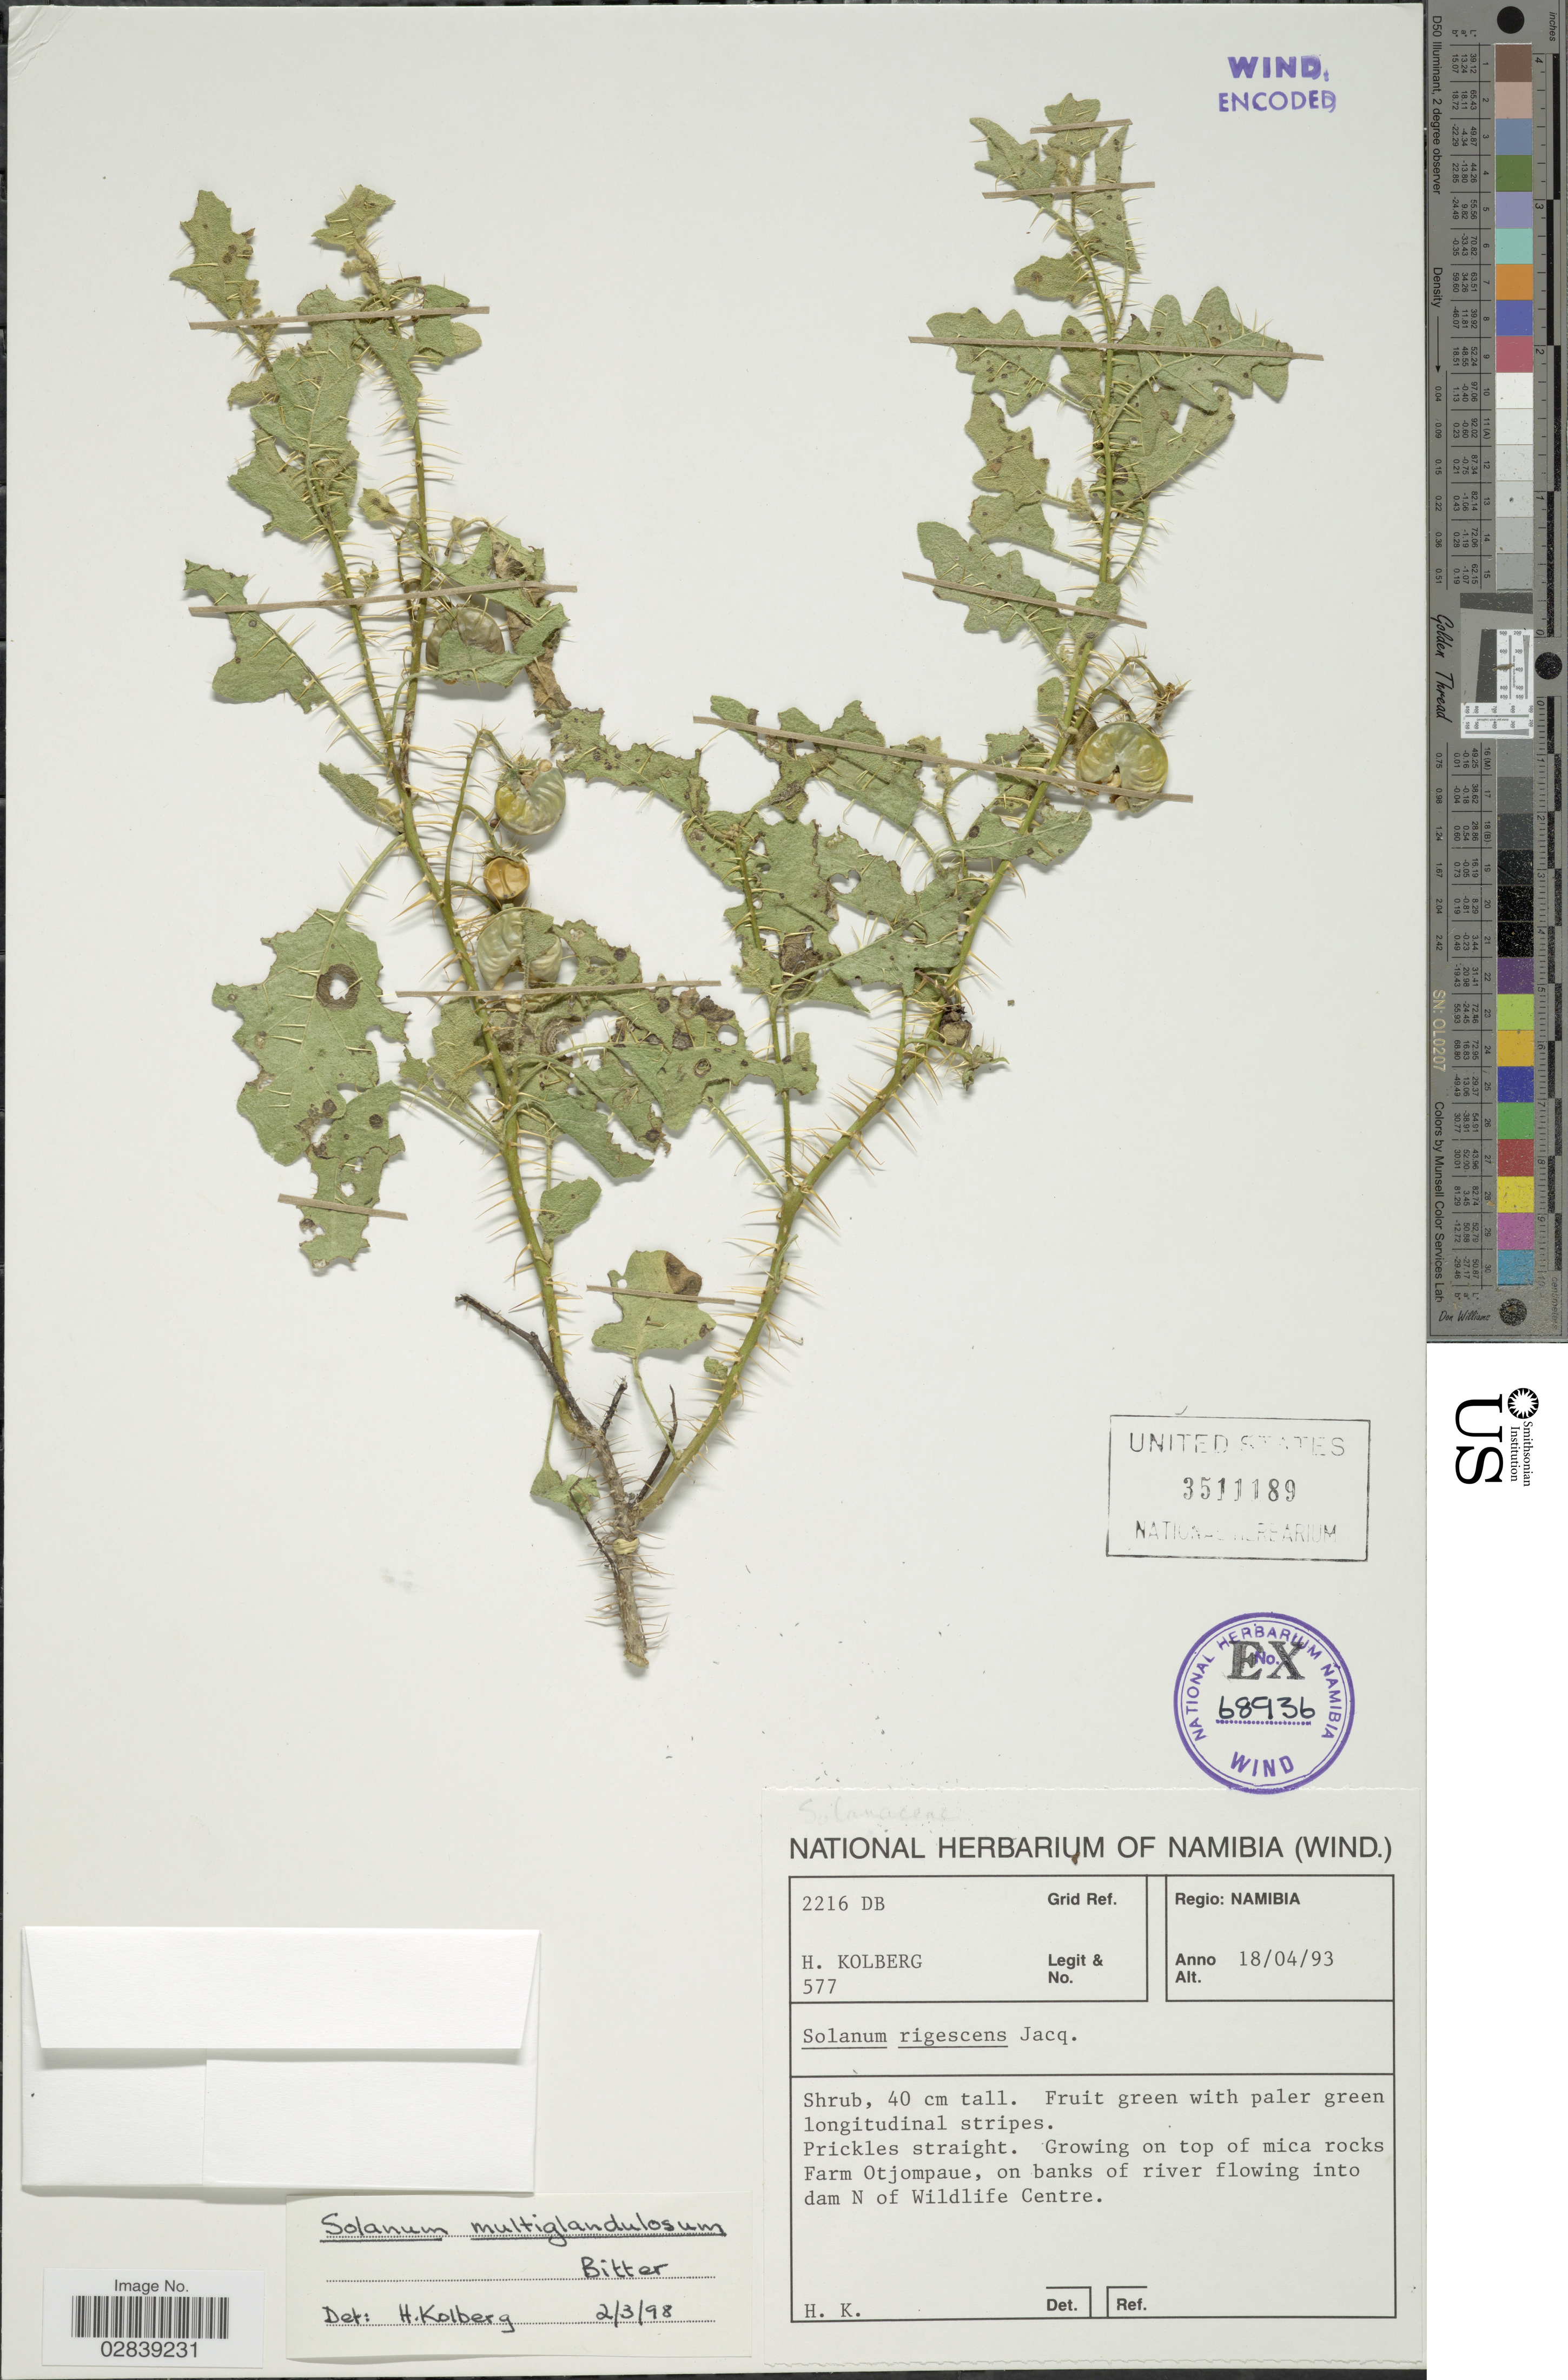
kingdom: Plantae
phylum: Tracheophyta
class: Magnoliopsida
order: Solanales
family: Solanaceae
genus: Solanum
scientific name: Solanum multiglandulosum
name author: Bitter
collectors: H. H. Kolberg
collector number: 577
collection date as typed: Transcribed d/m/y: 18/4/93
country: Namibia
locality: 2216 DB Grid Ref., Regio: Namibia, Farm Otjompaue, on banks of river flowing into dam N of Wildlife Centre.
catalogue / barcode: US 3511189